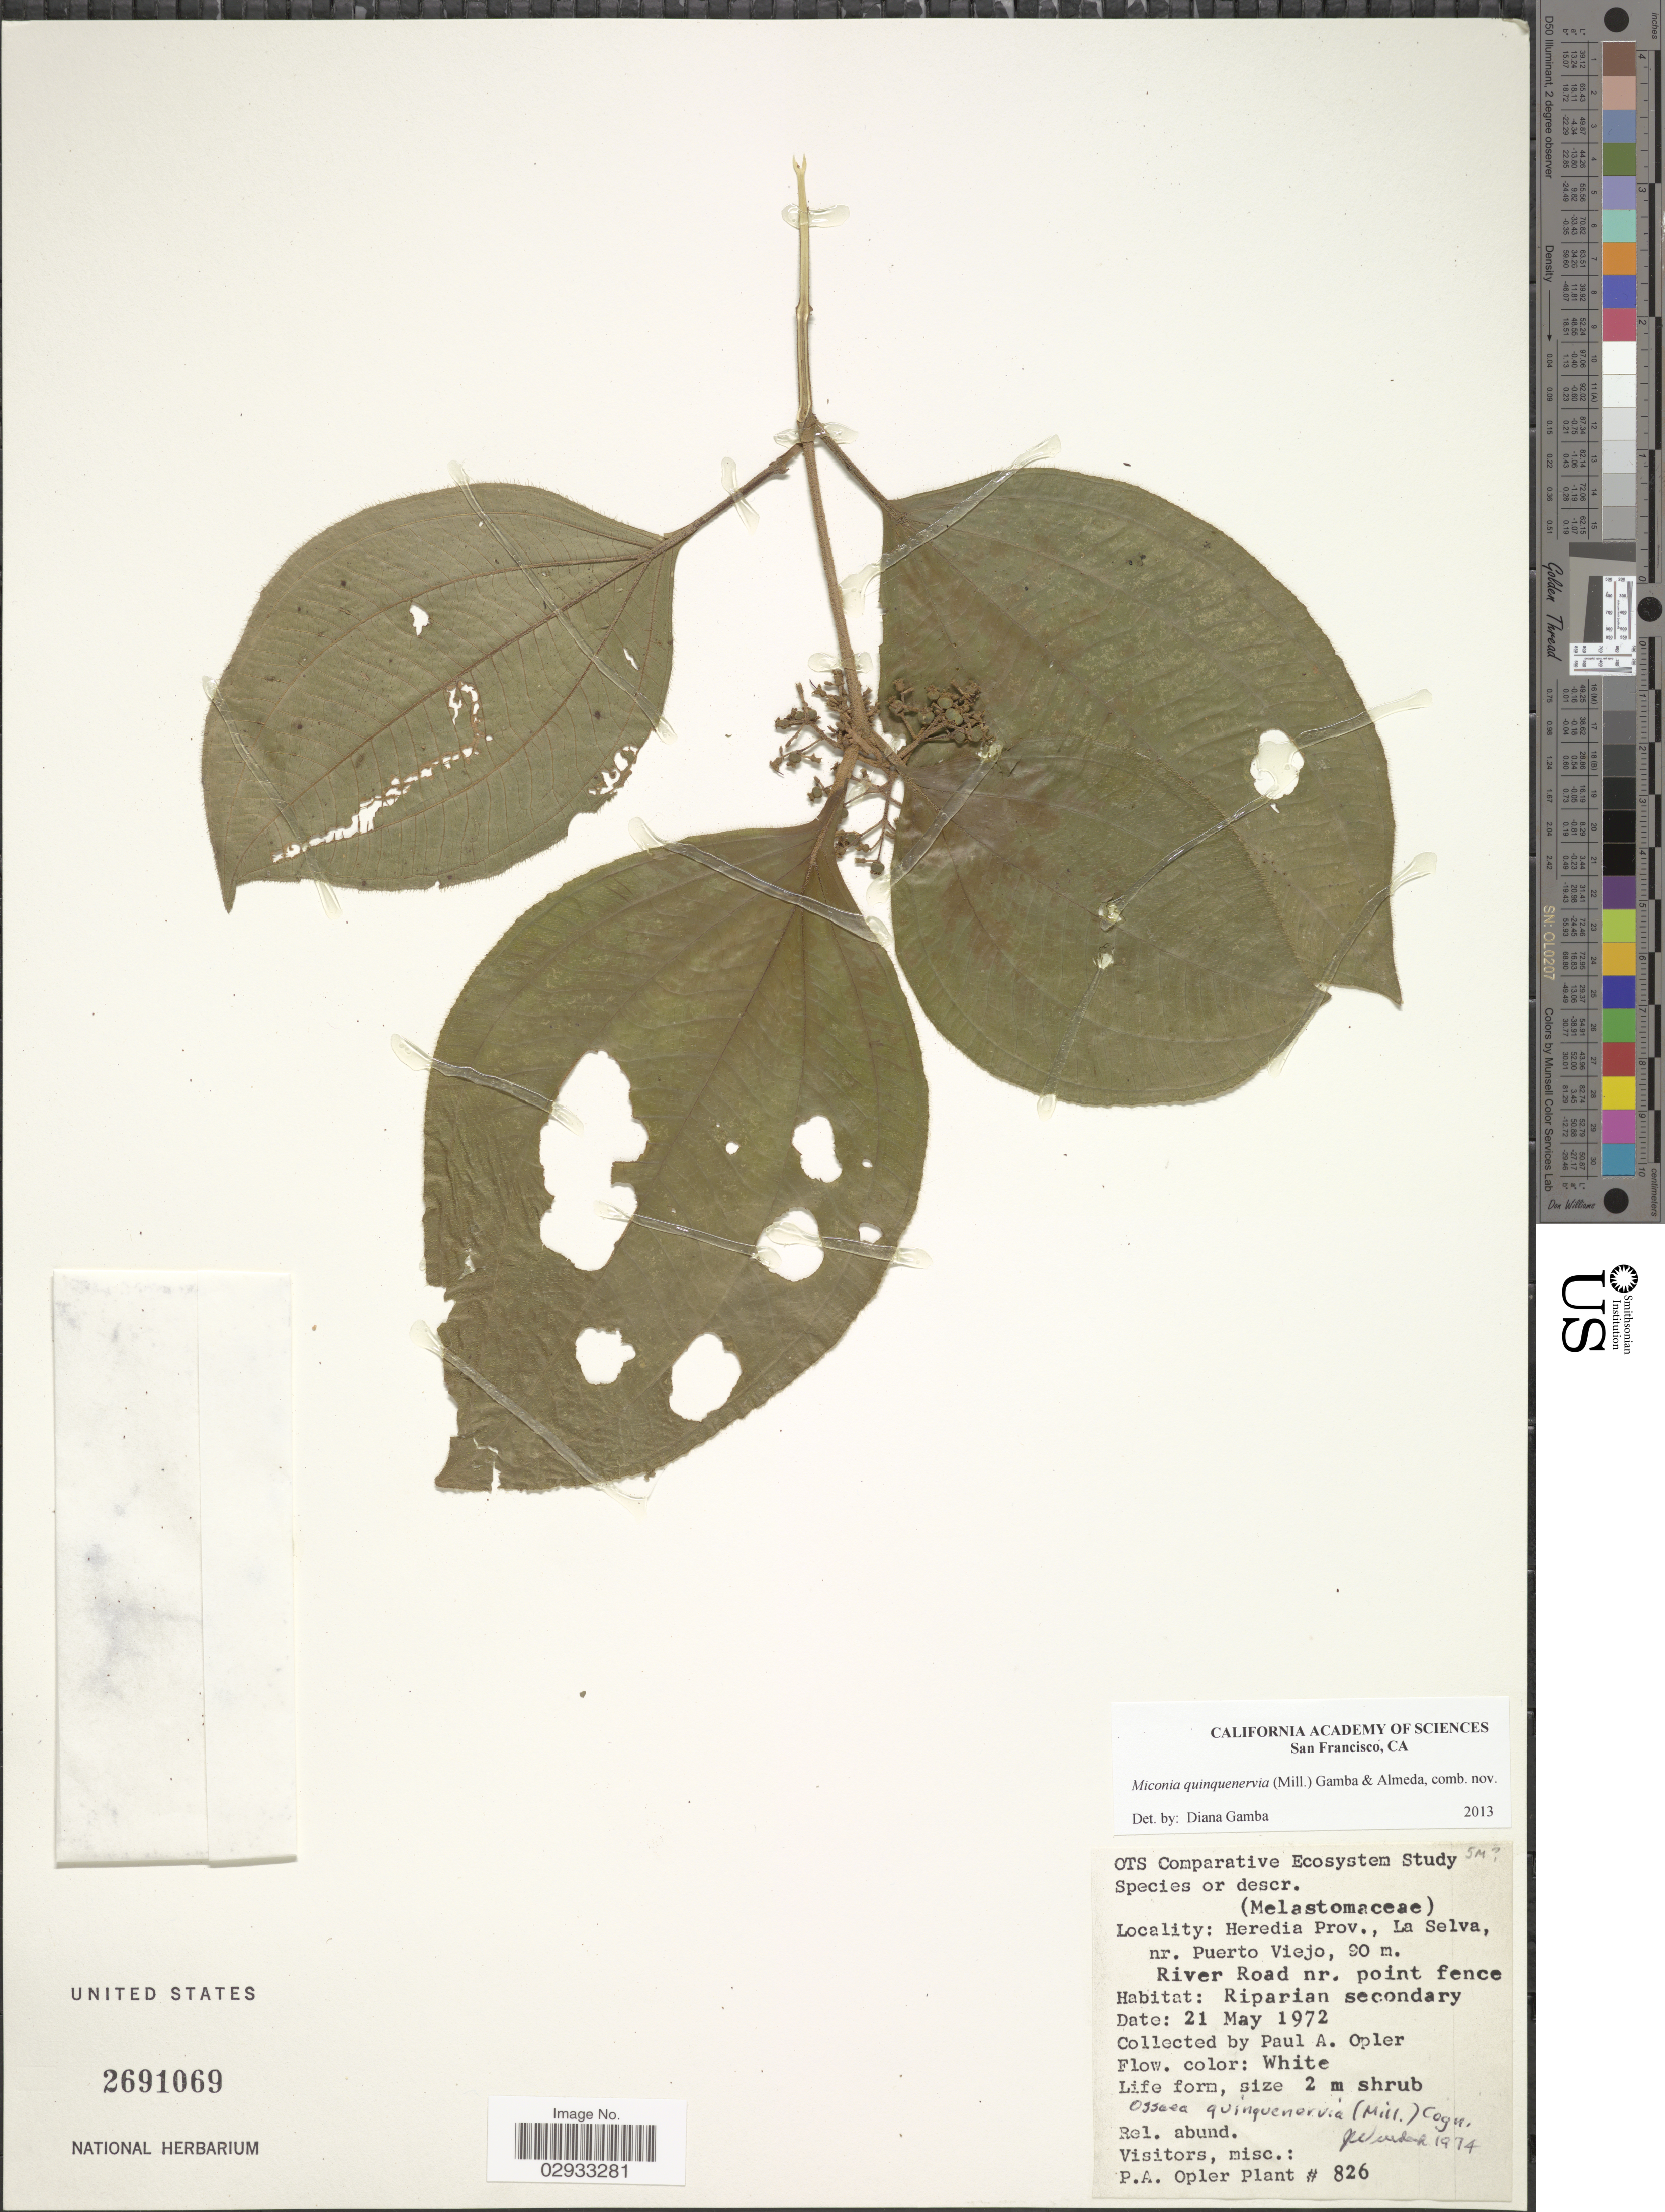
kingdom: Plantae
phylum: Tracheophyta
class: Magnoliopsida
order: Myrtales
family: Melastomataceae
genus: Miconia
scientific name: Miconia quinquenervia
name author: (Mill.) Gamba & Almeda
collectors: P. Opler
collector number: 826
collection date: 1972-05-21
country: Costa Rica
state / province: Heredia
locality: La Selva, nr. Puerto Viejo. River Road nr. point fence.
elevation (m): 90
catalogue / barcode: US 2691069